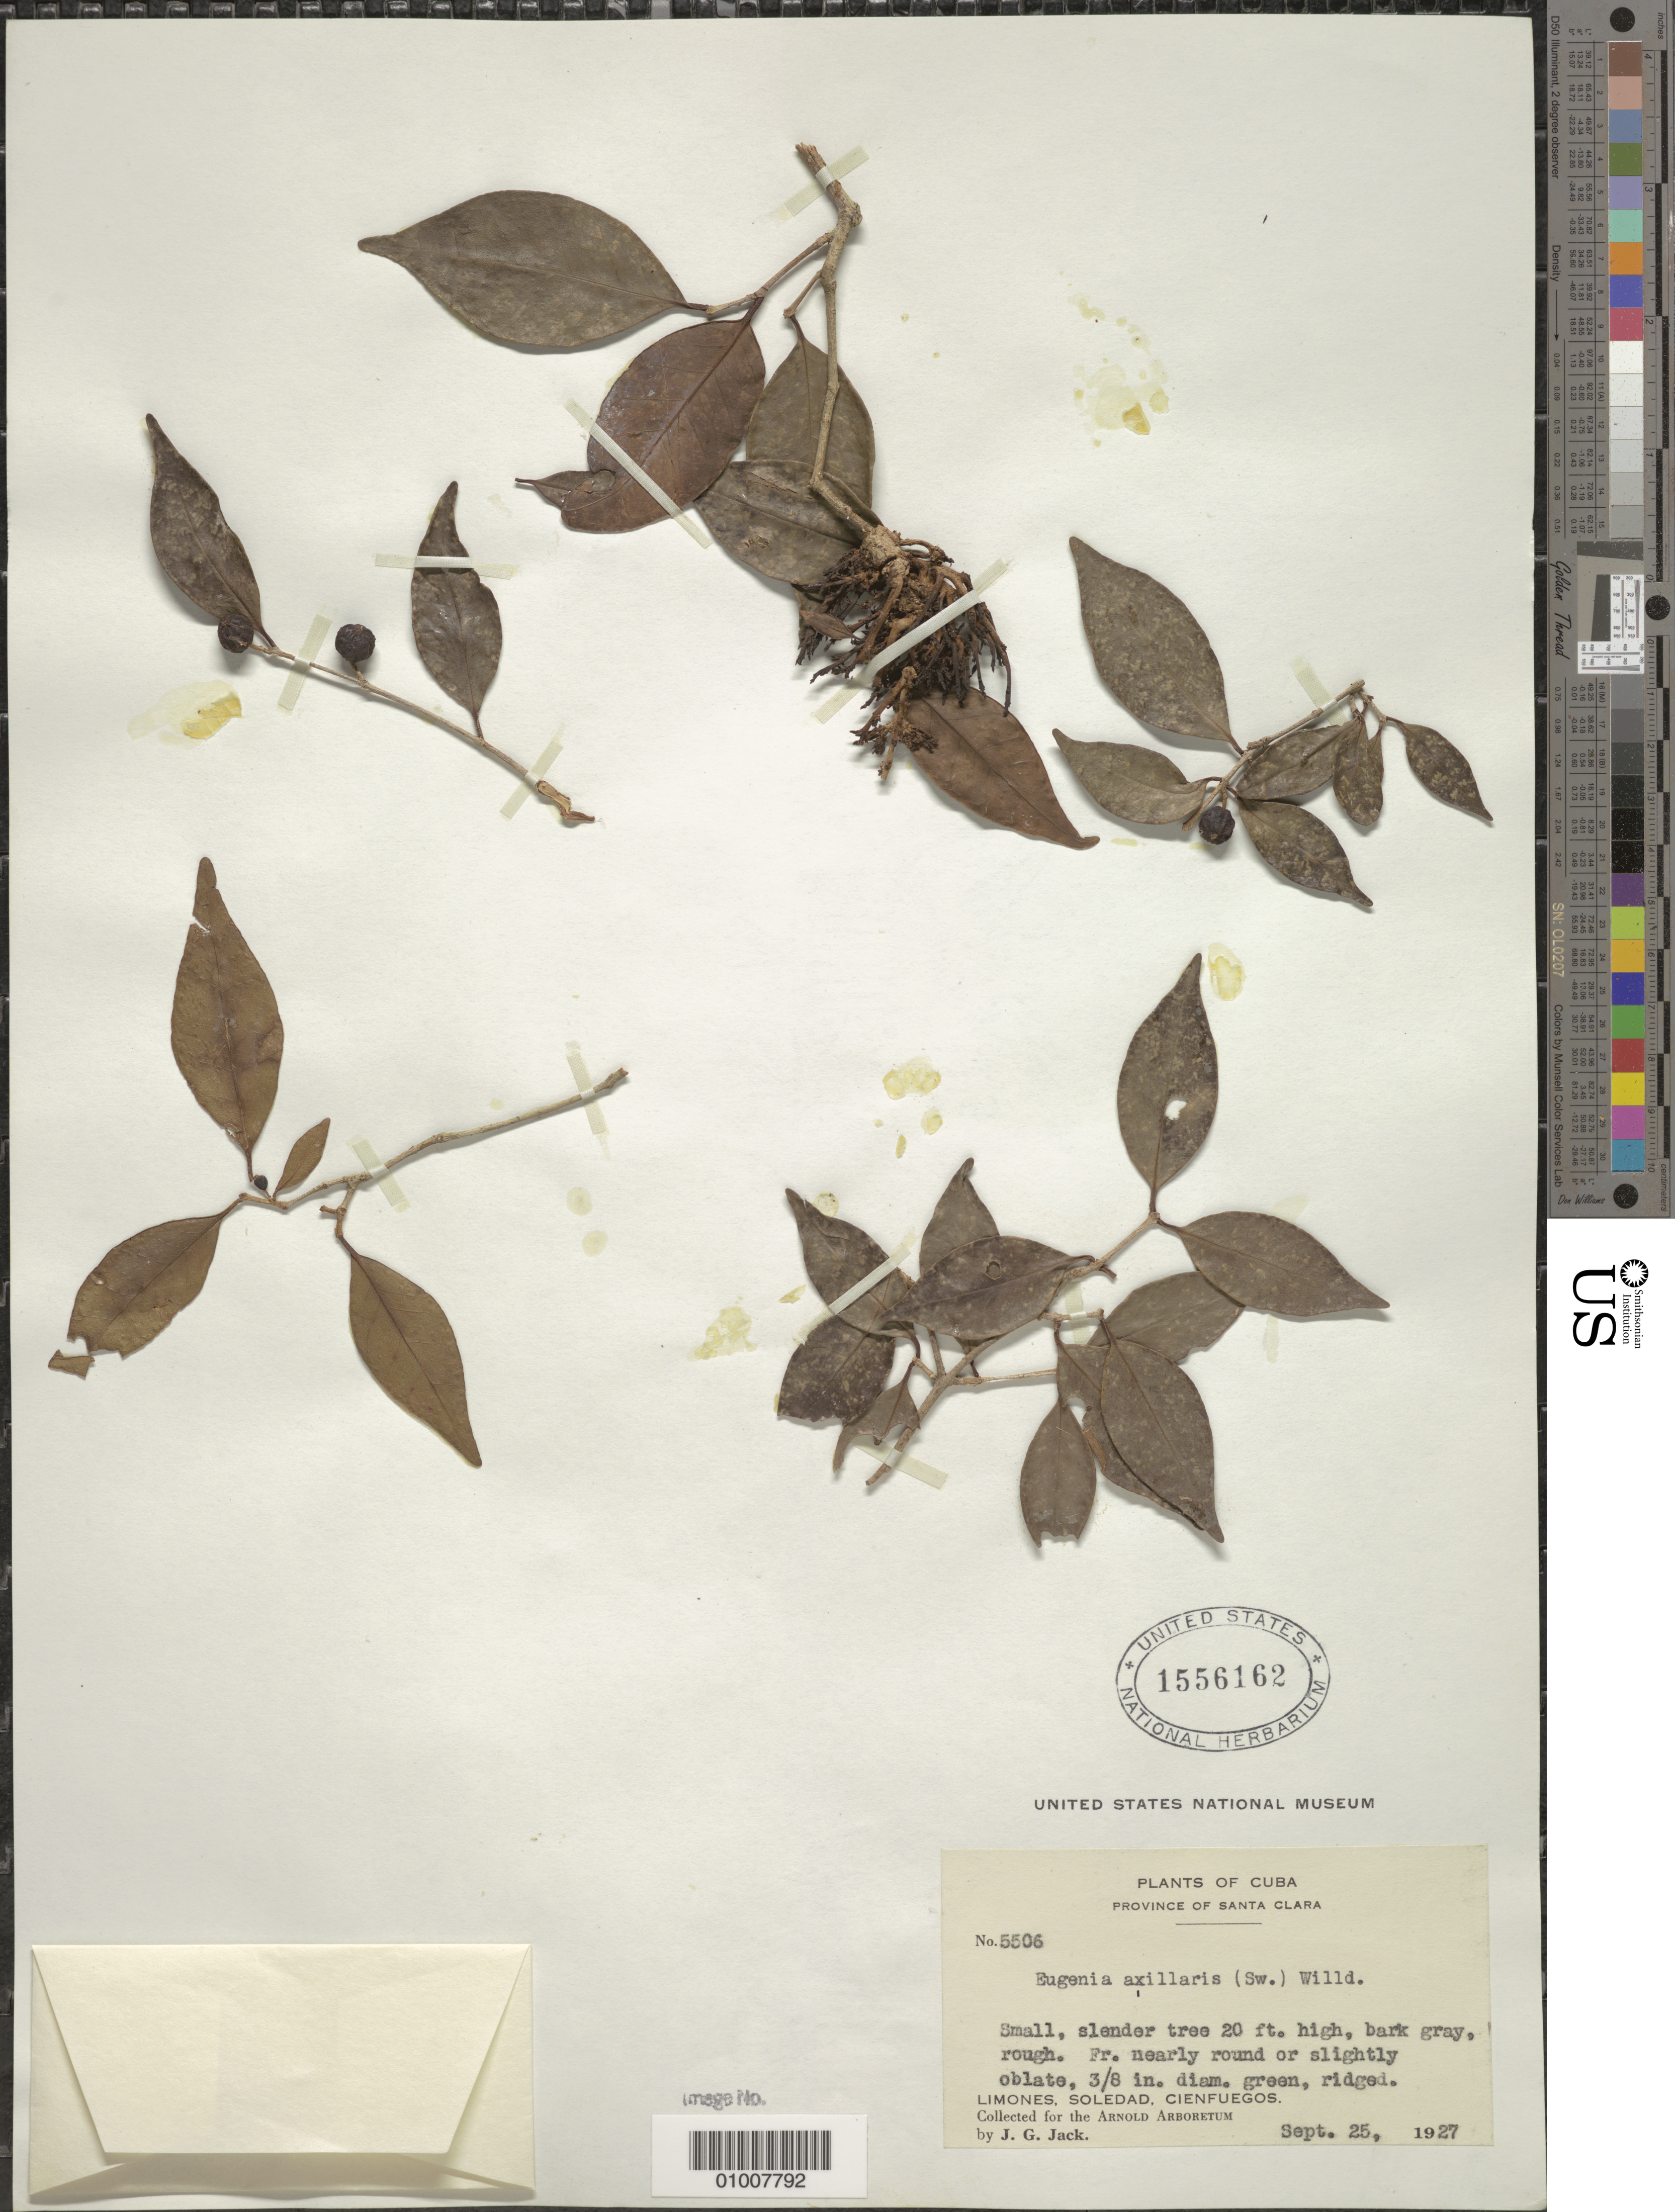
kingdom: Plantae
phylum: Tracheophyta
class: Magnoliopsida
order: Myrtales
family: Myrtaceae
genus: Eugenia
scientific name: Eugenia axillaris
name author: (Sw.) Willd.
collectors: J. G. Jack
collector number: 5506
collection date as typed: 25 Sep 1927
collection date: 1927-09-25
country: Cuba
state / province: Cienfuegos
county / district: Santa Clara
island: Cuba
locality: Limones, Soledad, Cienfuegos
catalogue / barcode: US 1556162